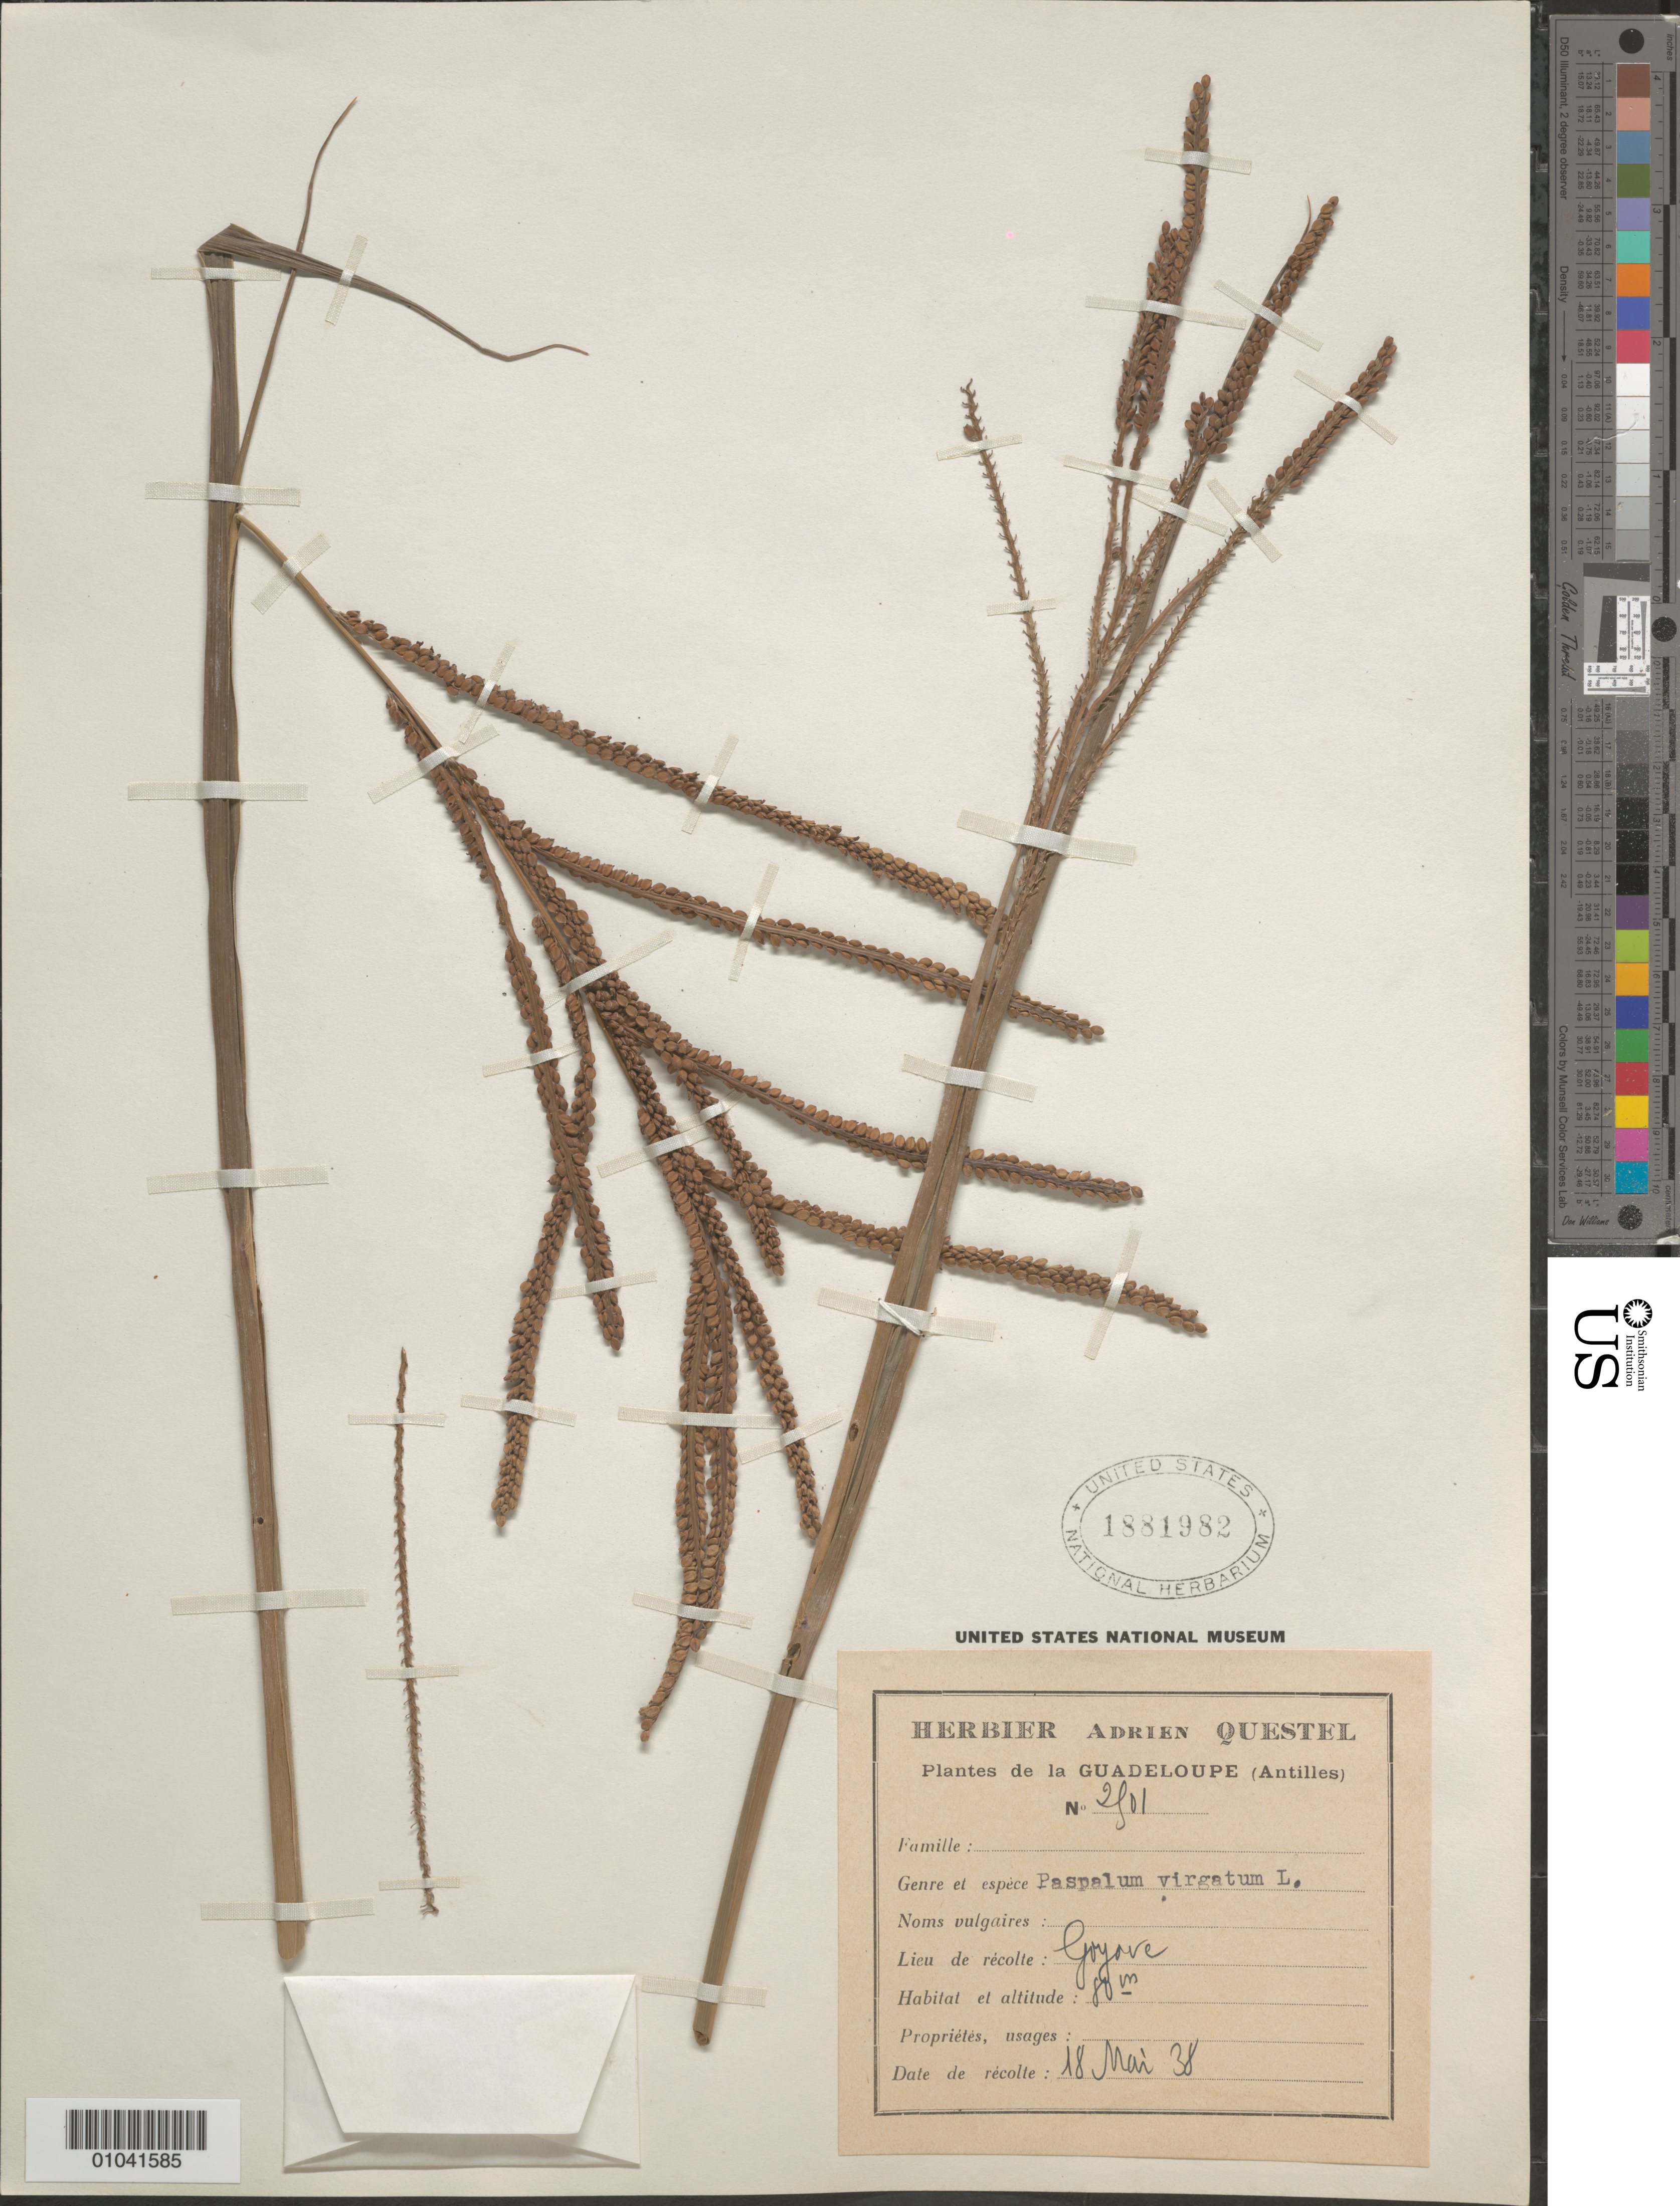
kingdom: Plantae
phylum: Tracheophyta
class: Liliopsida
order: Poales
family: Poaceae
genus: Paspalum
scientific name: Paspalum virgatum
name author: L.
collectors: A. Questel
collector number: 2901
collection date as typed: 18 May 1938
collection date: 1938-05-18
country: Guadeloupe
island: Basse Terre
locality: Goyave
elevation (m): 80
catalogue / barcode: US 1881982